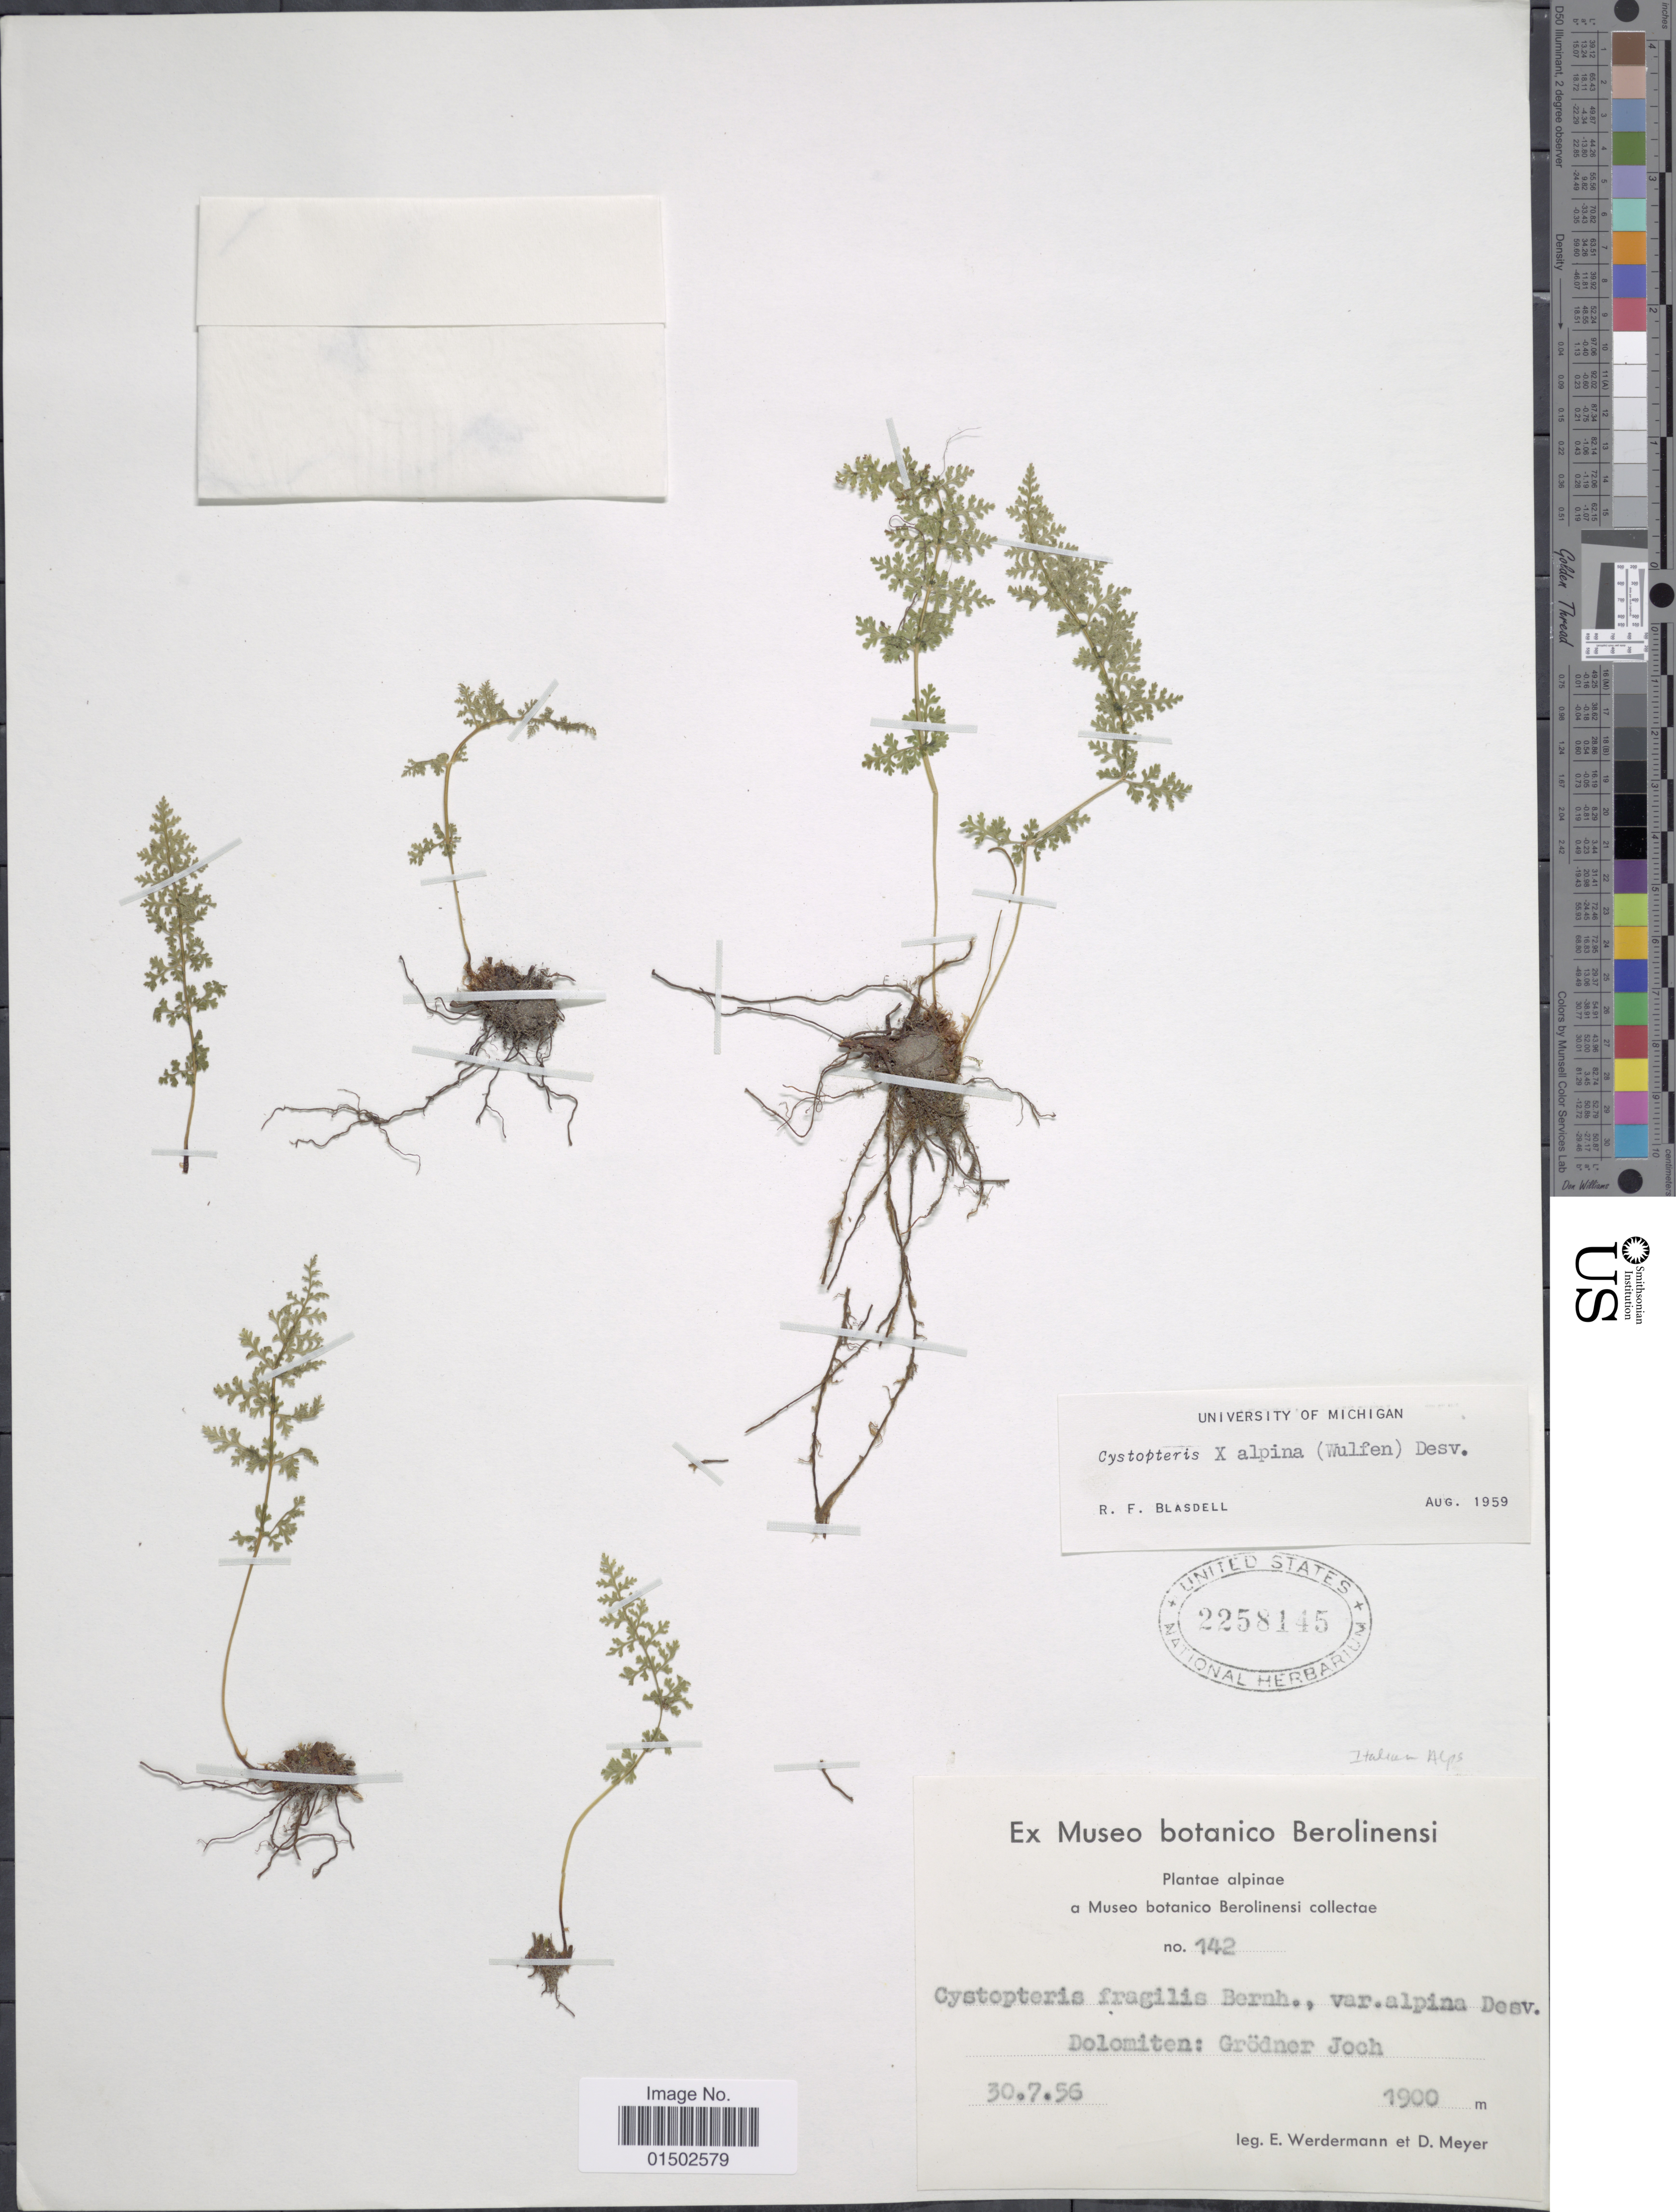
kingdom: Plantae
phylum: Tracheophyta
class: Polypodiopsida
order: Polypodiales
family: Cystopteridaceae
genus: Cystopteris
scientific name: Cystopteris alpina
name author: (Lam.) Desv.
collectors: E. Wedermann & D. Meyer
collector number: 142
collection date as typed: Transcribed d/m/y: 30/7/56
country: Italy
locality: Plantae alpinae, Dolomiten: Grodner Joch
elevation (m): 1900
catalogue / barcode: US 2258145